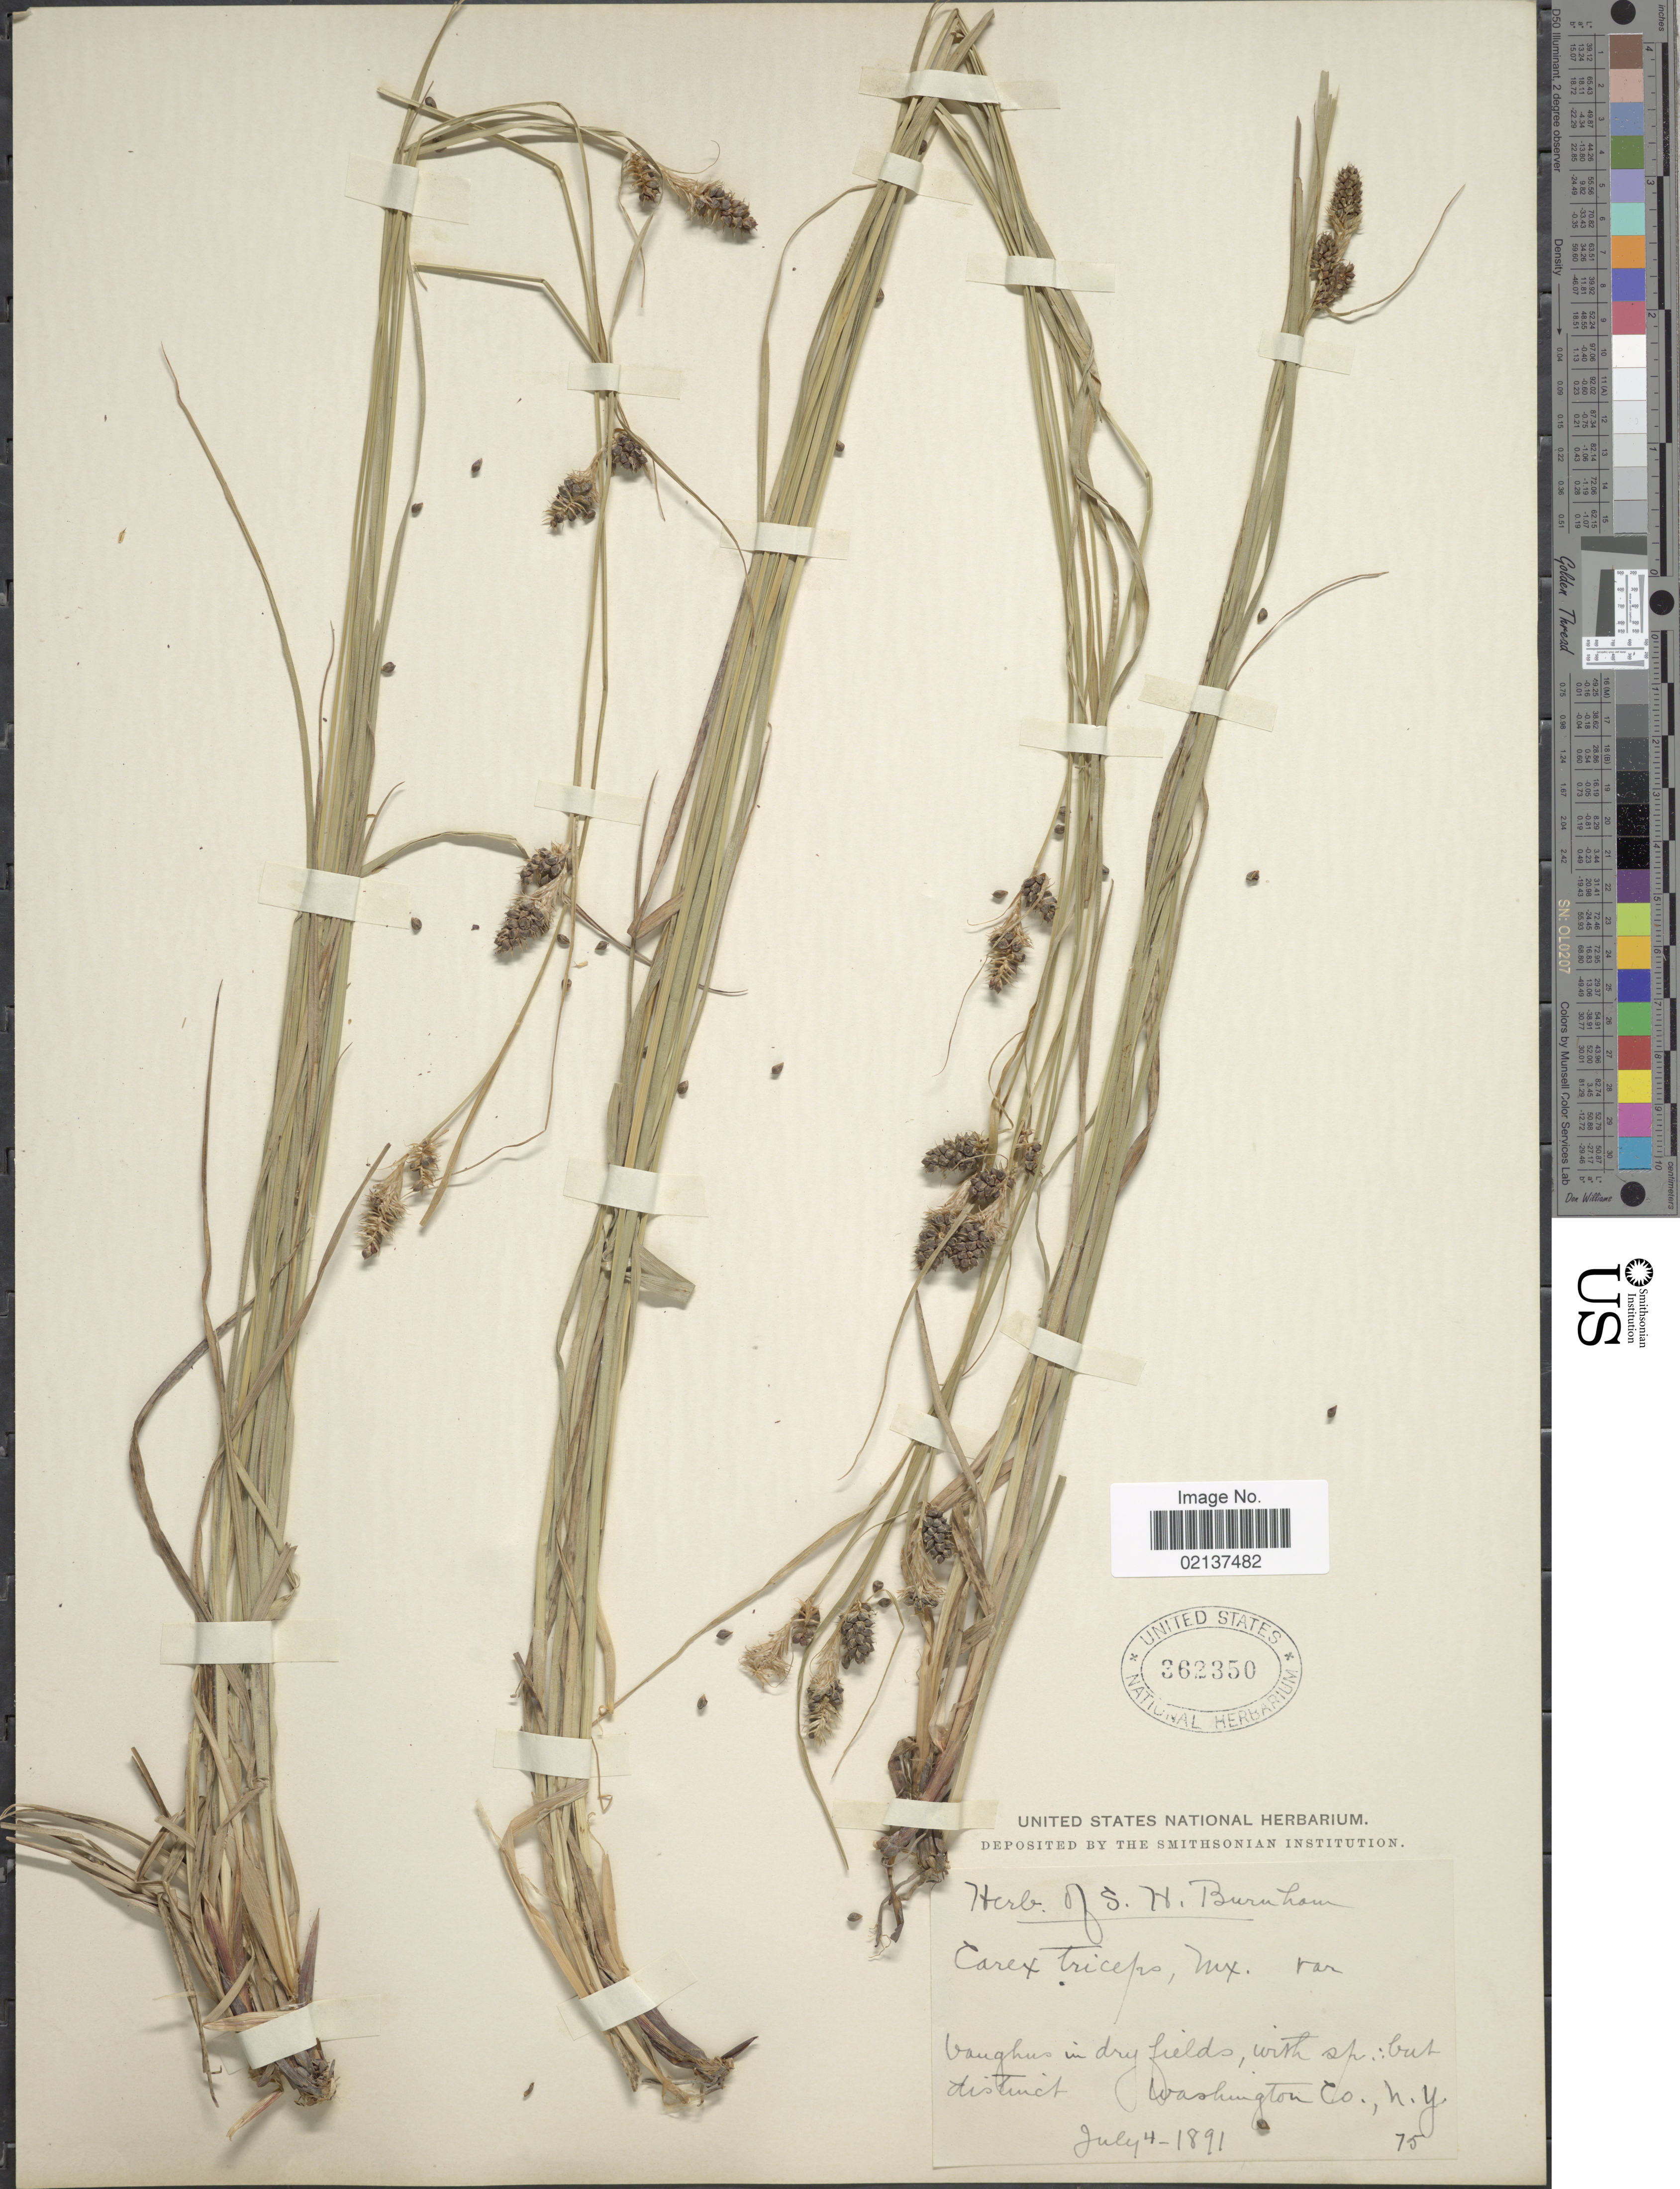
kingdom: Plantae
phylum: Tracheophyta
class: Liliopsida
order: Poales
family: Cyperaceae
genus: Carex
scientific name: Carex hirsutella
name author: Mack.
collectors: ex herb. S.H. Burnham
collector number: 75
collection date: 1891-07-04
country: United States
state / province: New York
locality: Washington Co, N.Y.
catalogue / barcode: US 362350